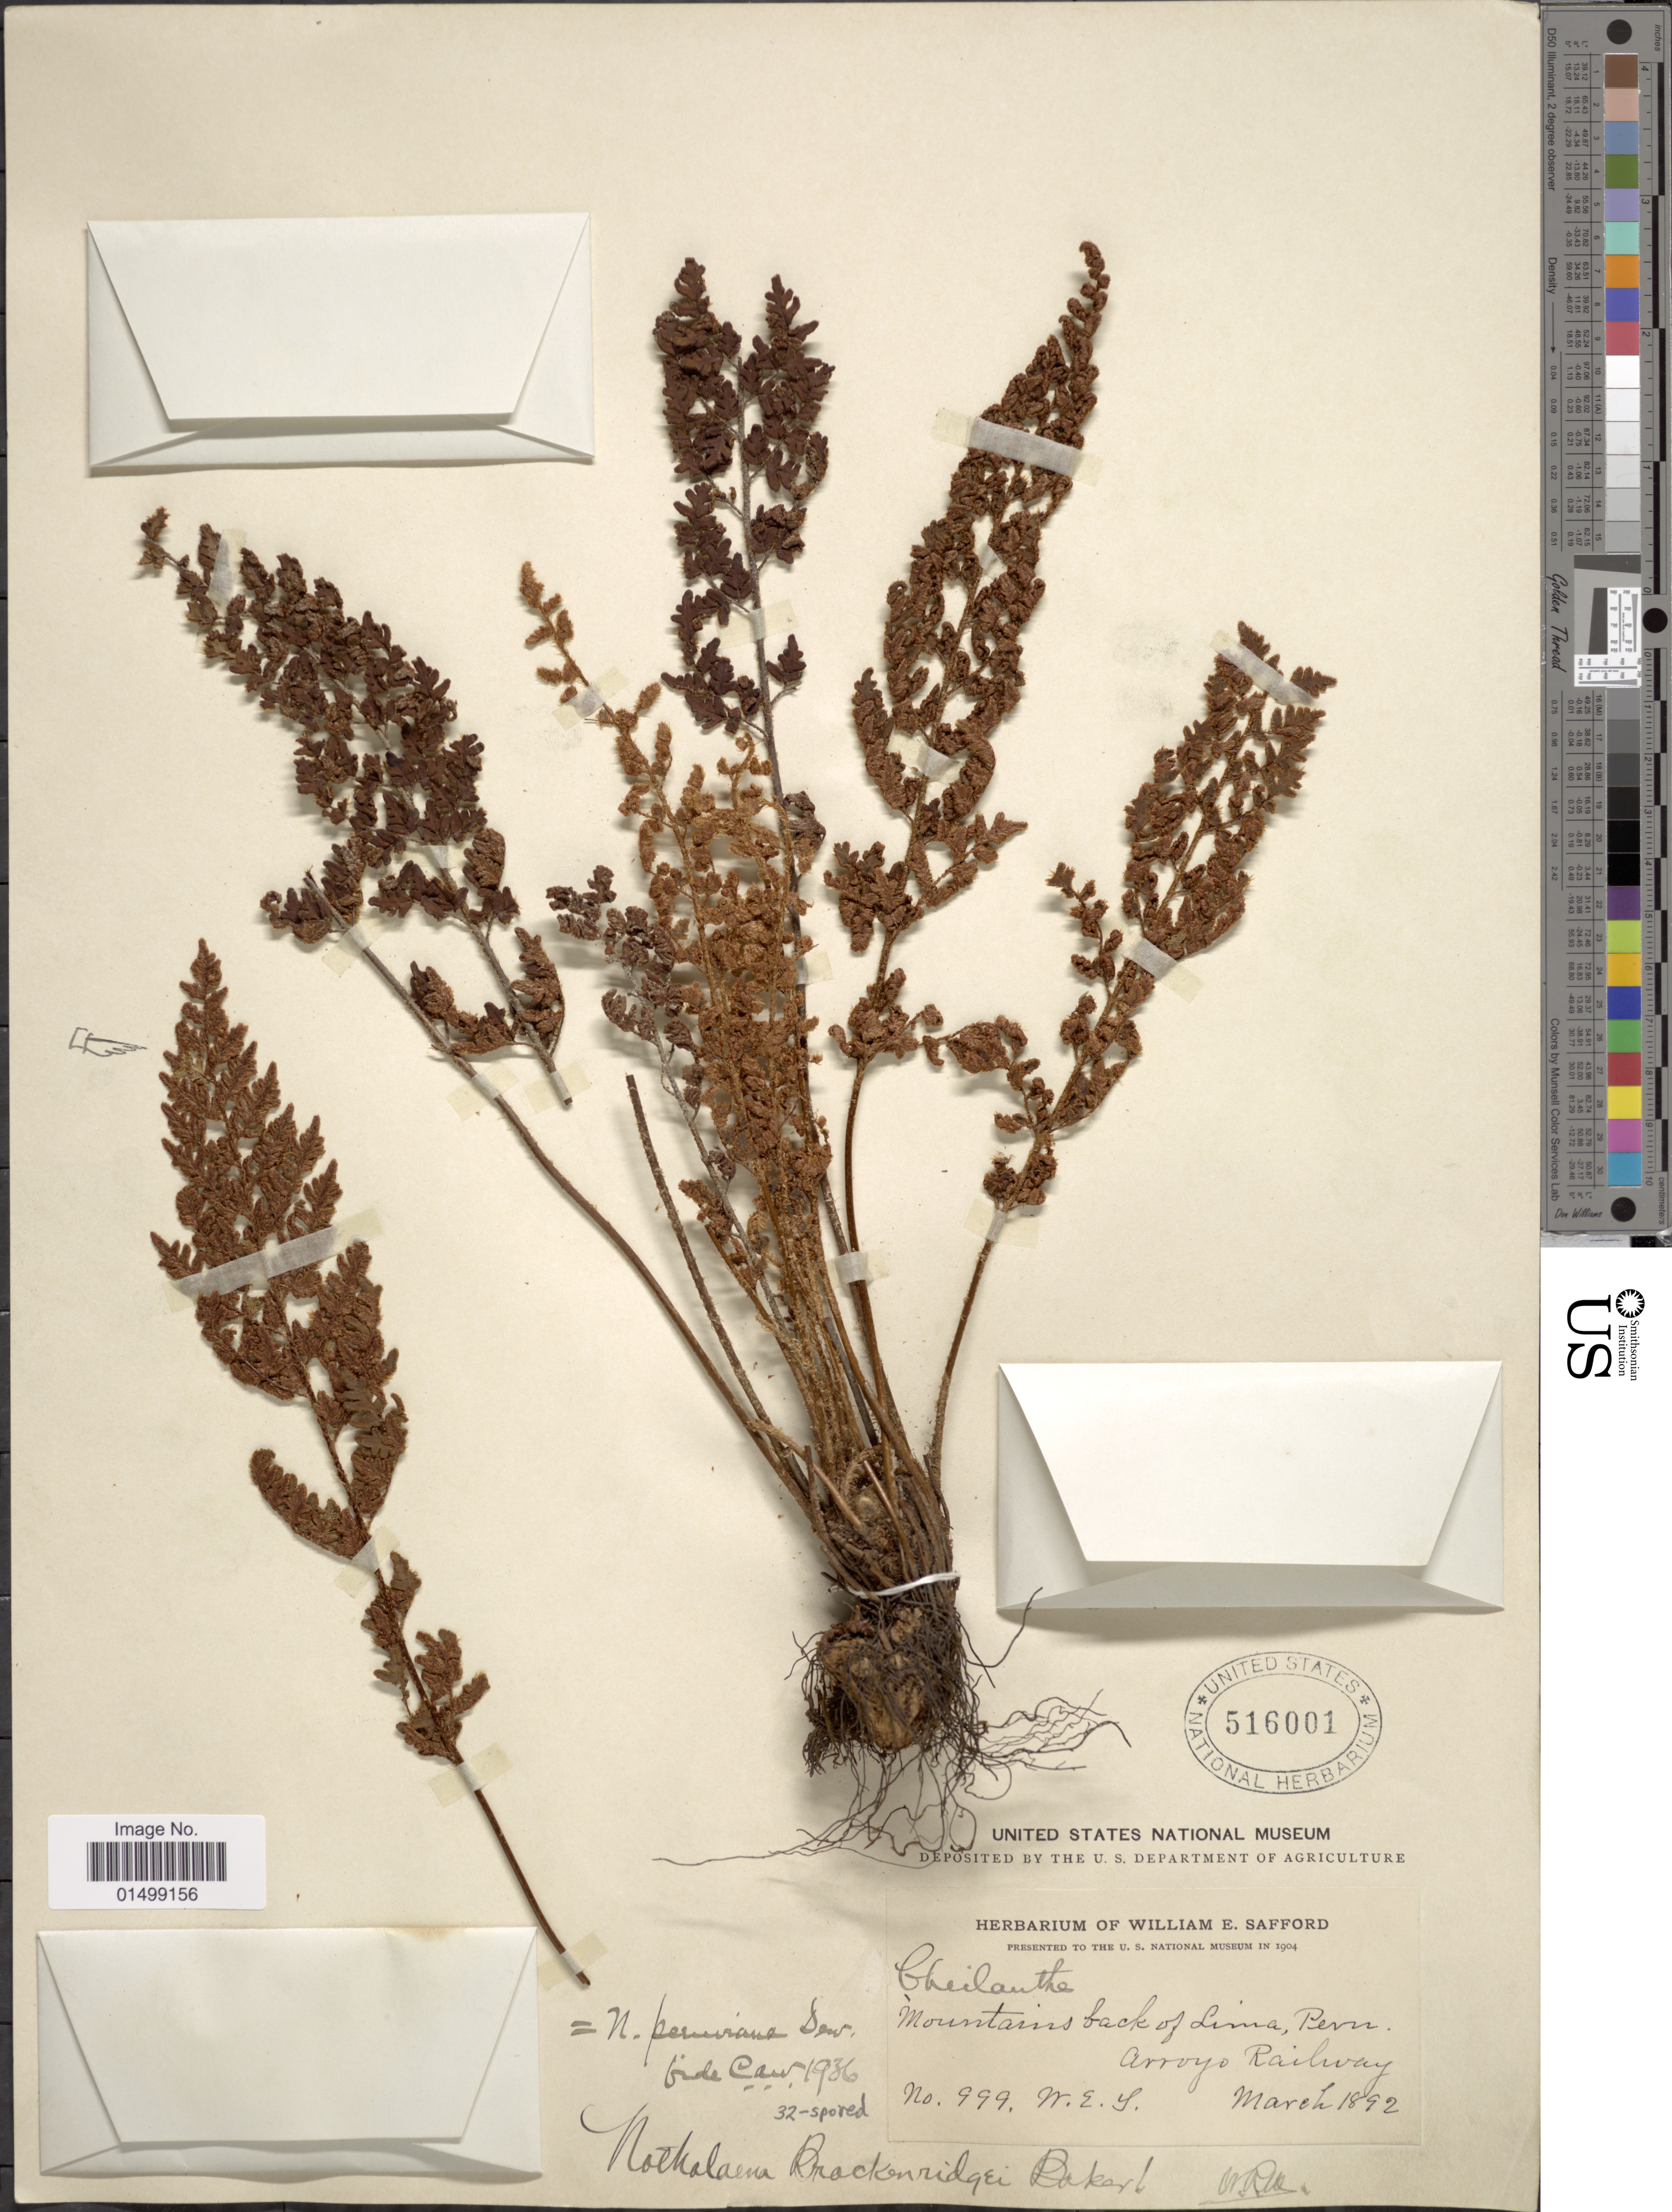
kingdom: Plantae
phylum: Tracheophyta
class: Polypodiopsida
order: Polypodiales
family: Pteridaceae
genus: Cheilanthes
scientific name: Cheilanthes peruviana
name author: (Desv.) T. Moore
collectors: W. E. Safford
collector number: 999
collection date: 1892-03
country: Peru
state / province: Lima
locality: Mountains back of Lima, Arroyo Railway.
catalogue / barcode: US 516001